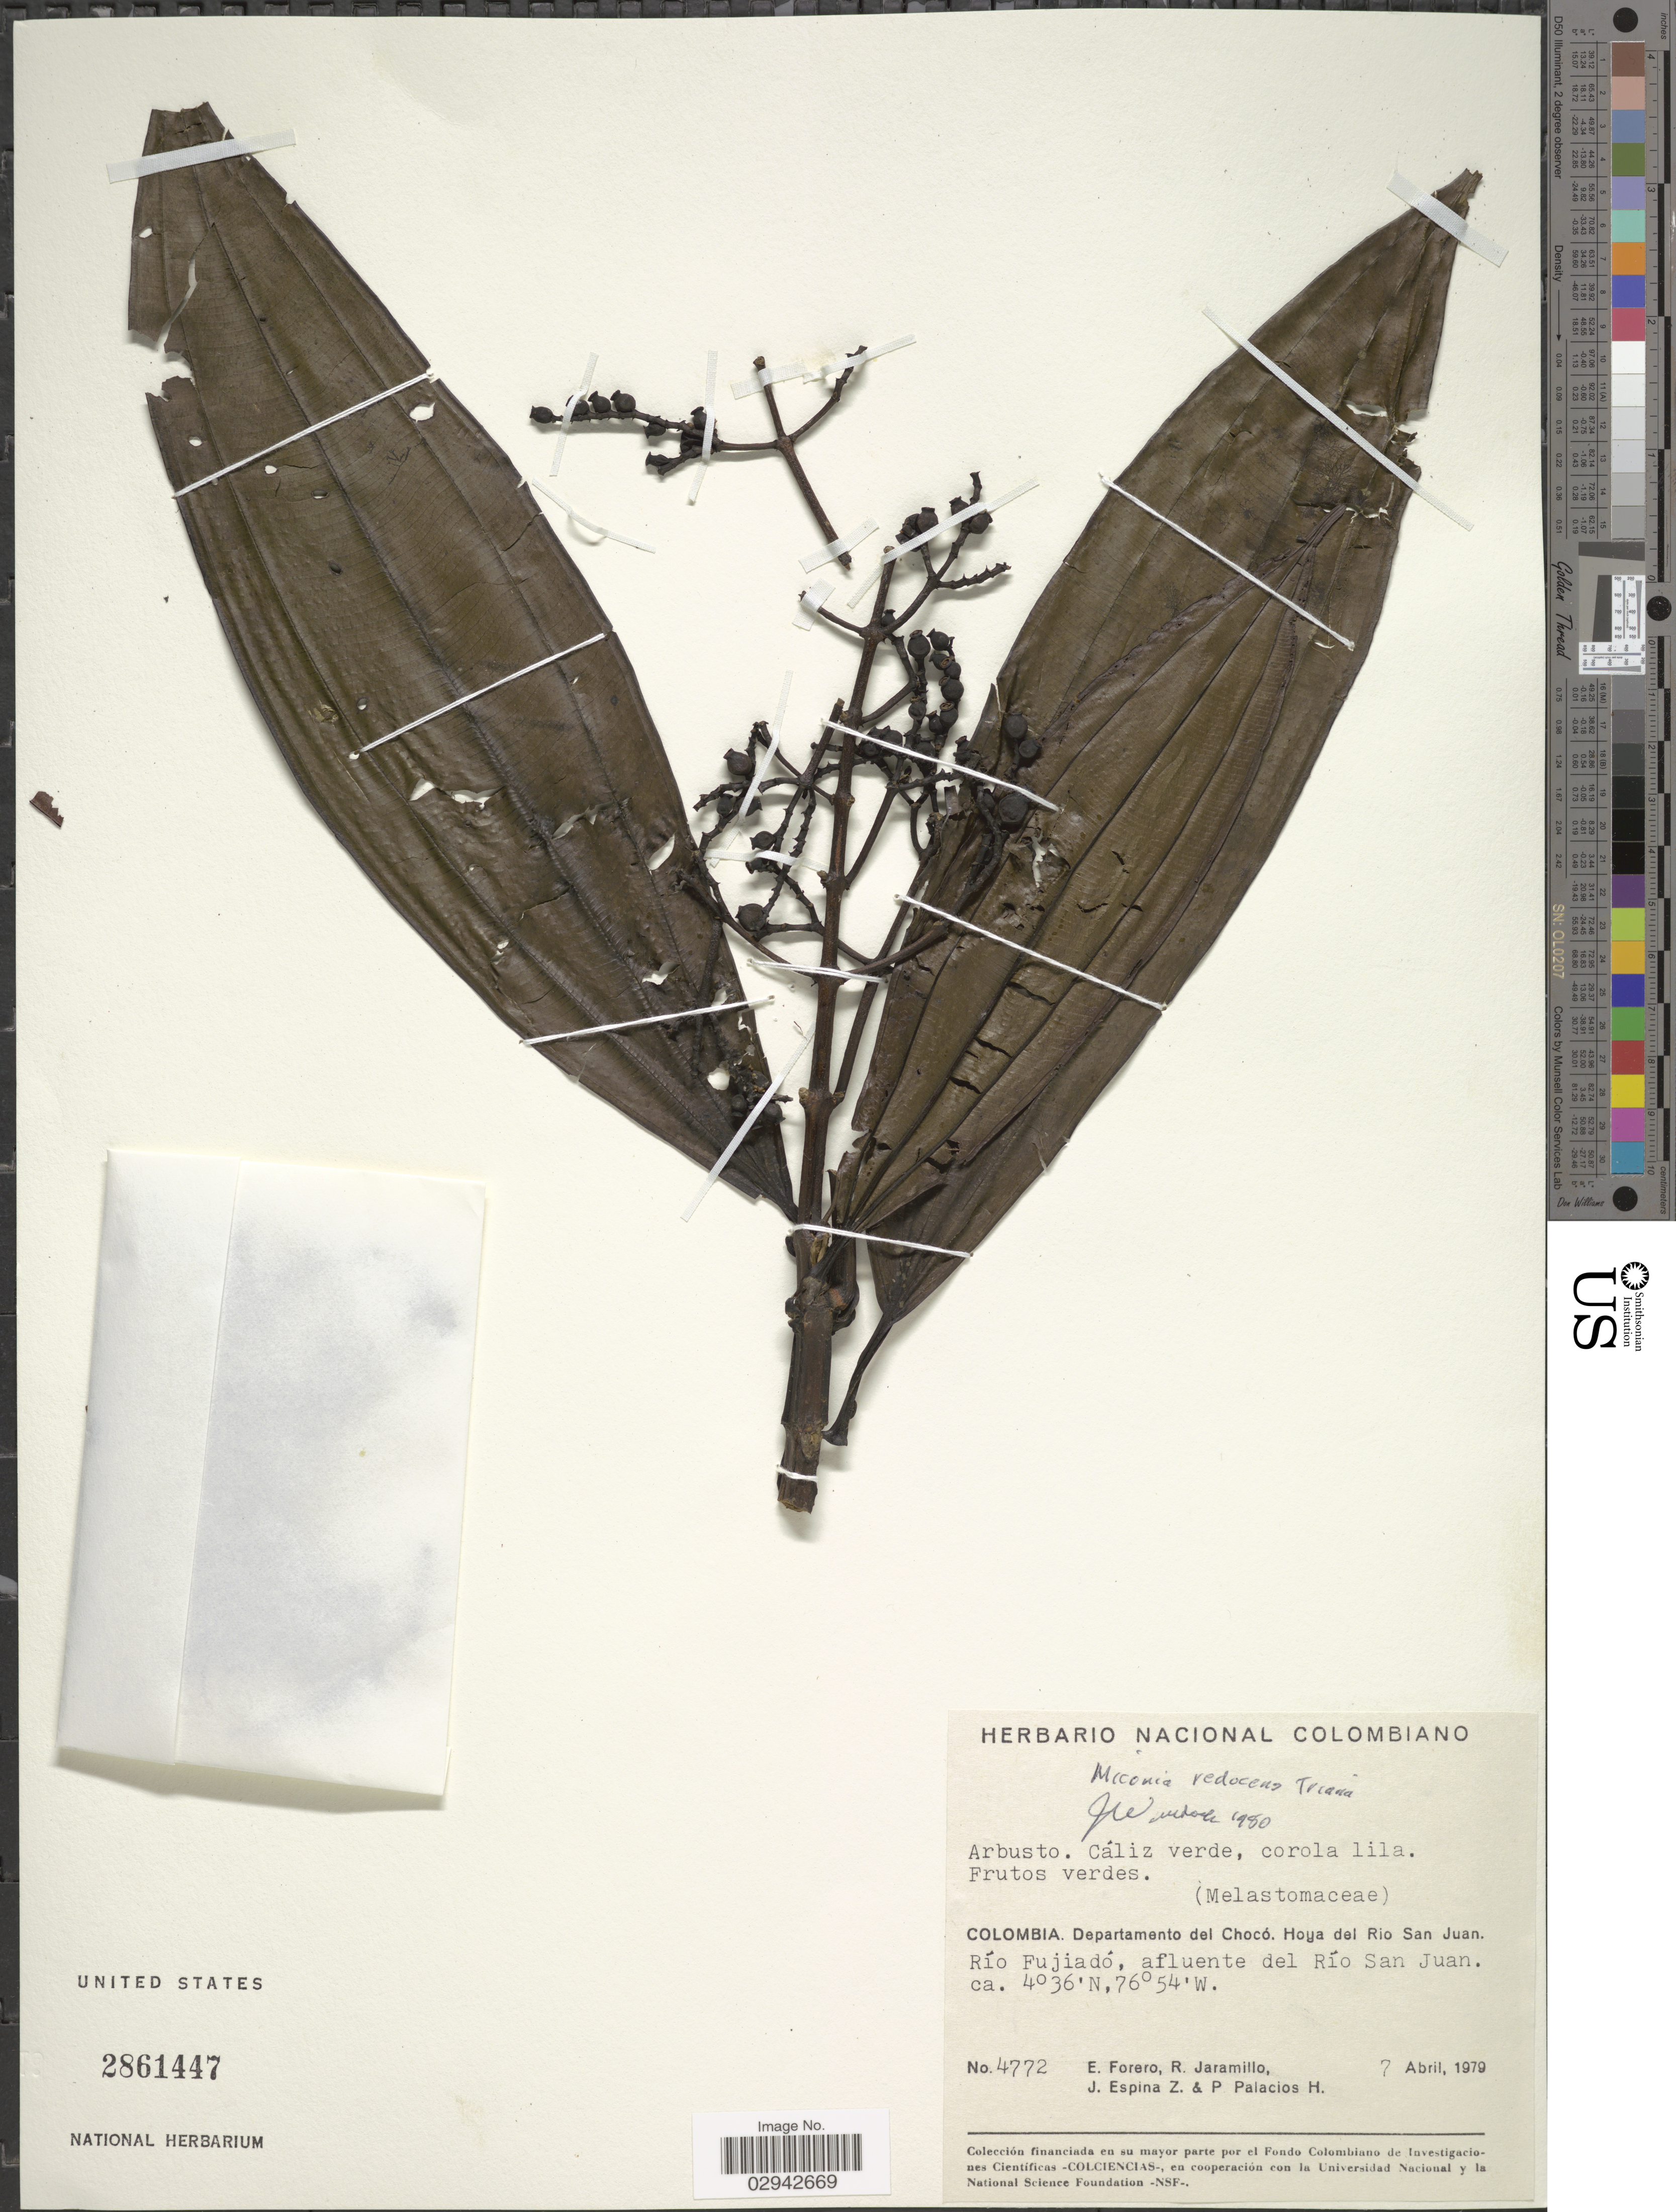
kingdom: Plantae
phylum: Tracheophyta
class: Magnoliopsida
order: Myrtales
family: Melastomataceae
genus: Miconia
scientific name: Miconia reducens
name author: Triana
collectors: E. Forero, R. Jaramillo, J. Espina Z. & P. Palacios H.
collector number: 4772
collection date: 1979-04-07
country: Colombia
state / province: Chocó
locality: Departamento del Chocó, Hoya del Rio San Juan, Río Fujiadó, afluente del Río San Juan.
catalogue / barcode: US 2861447